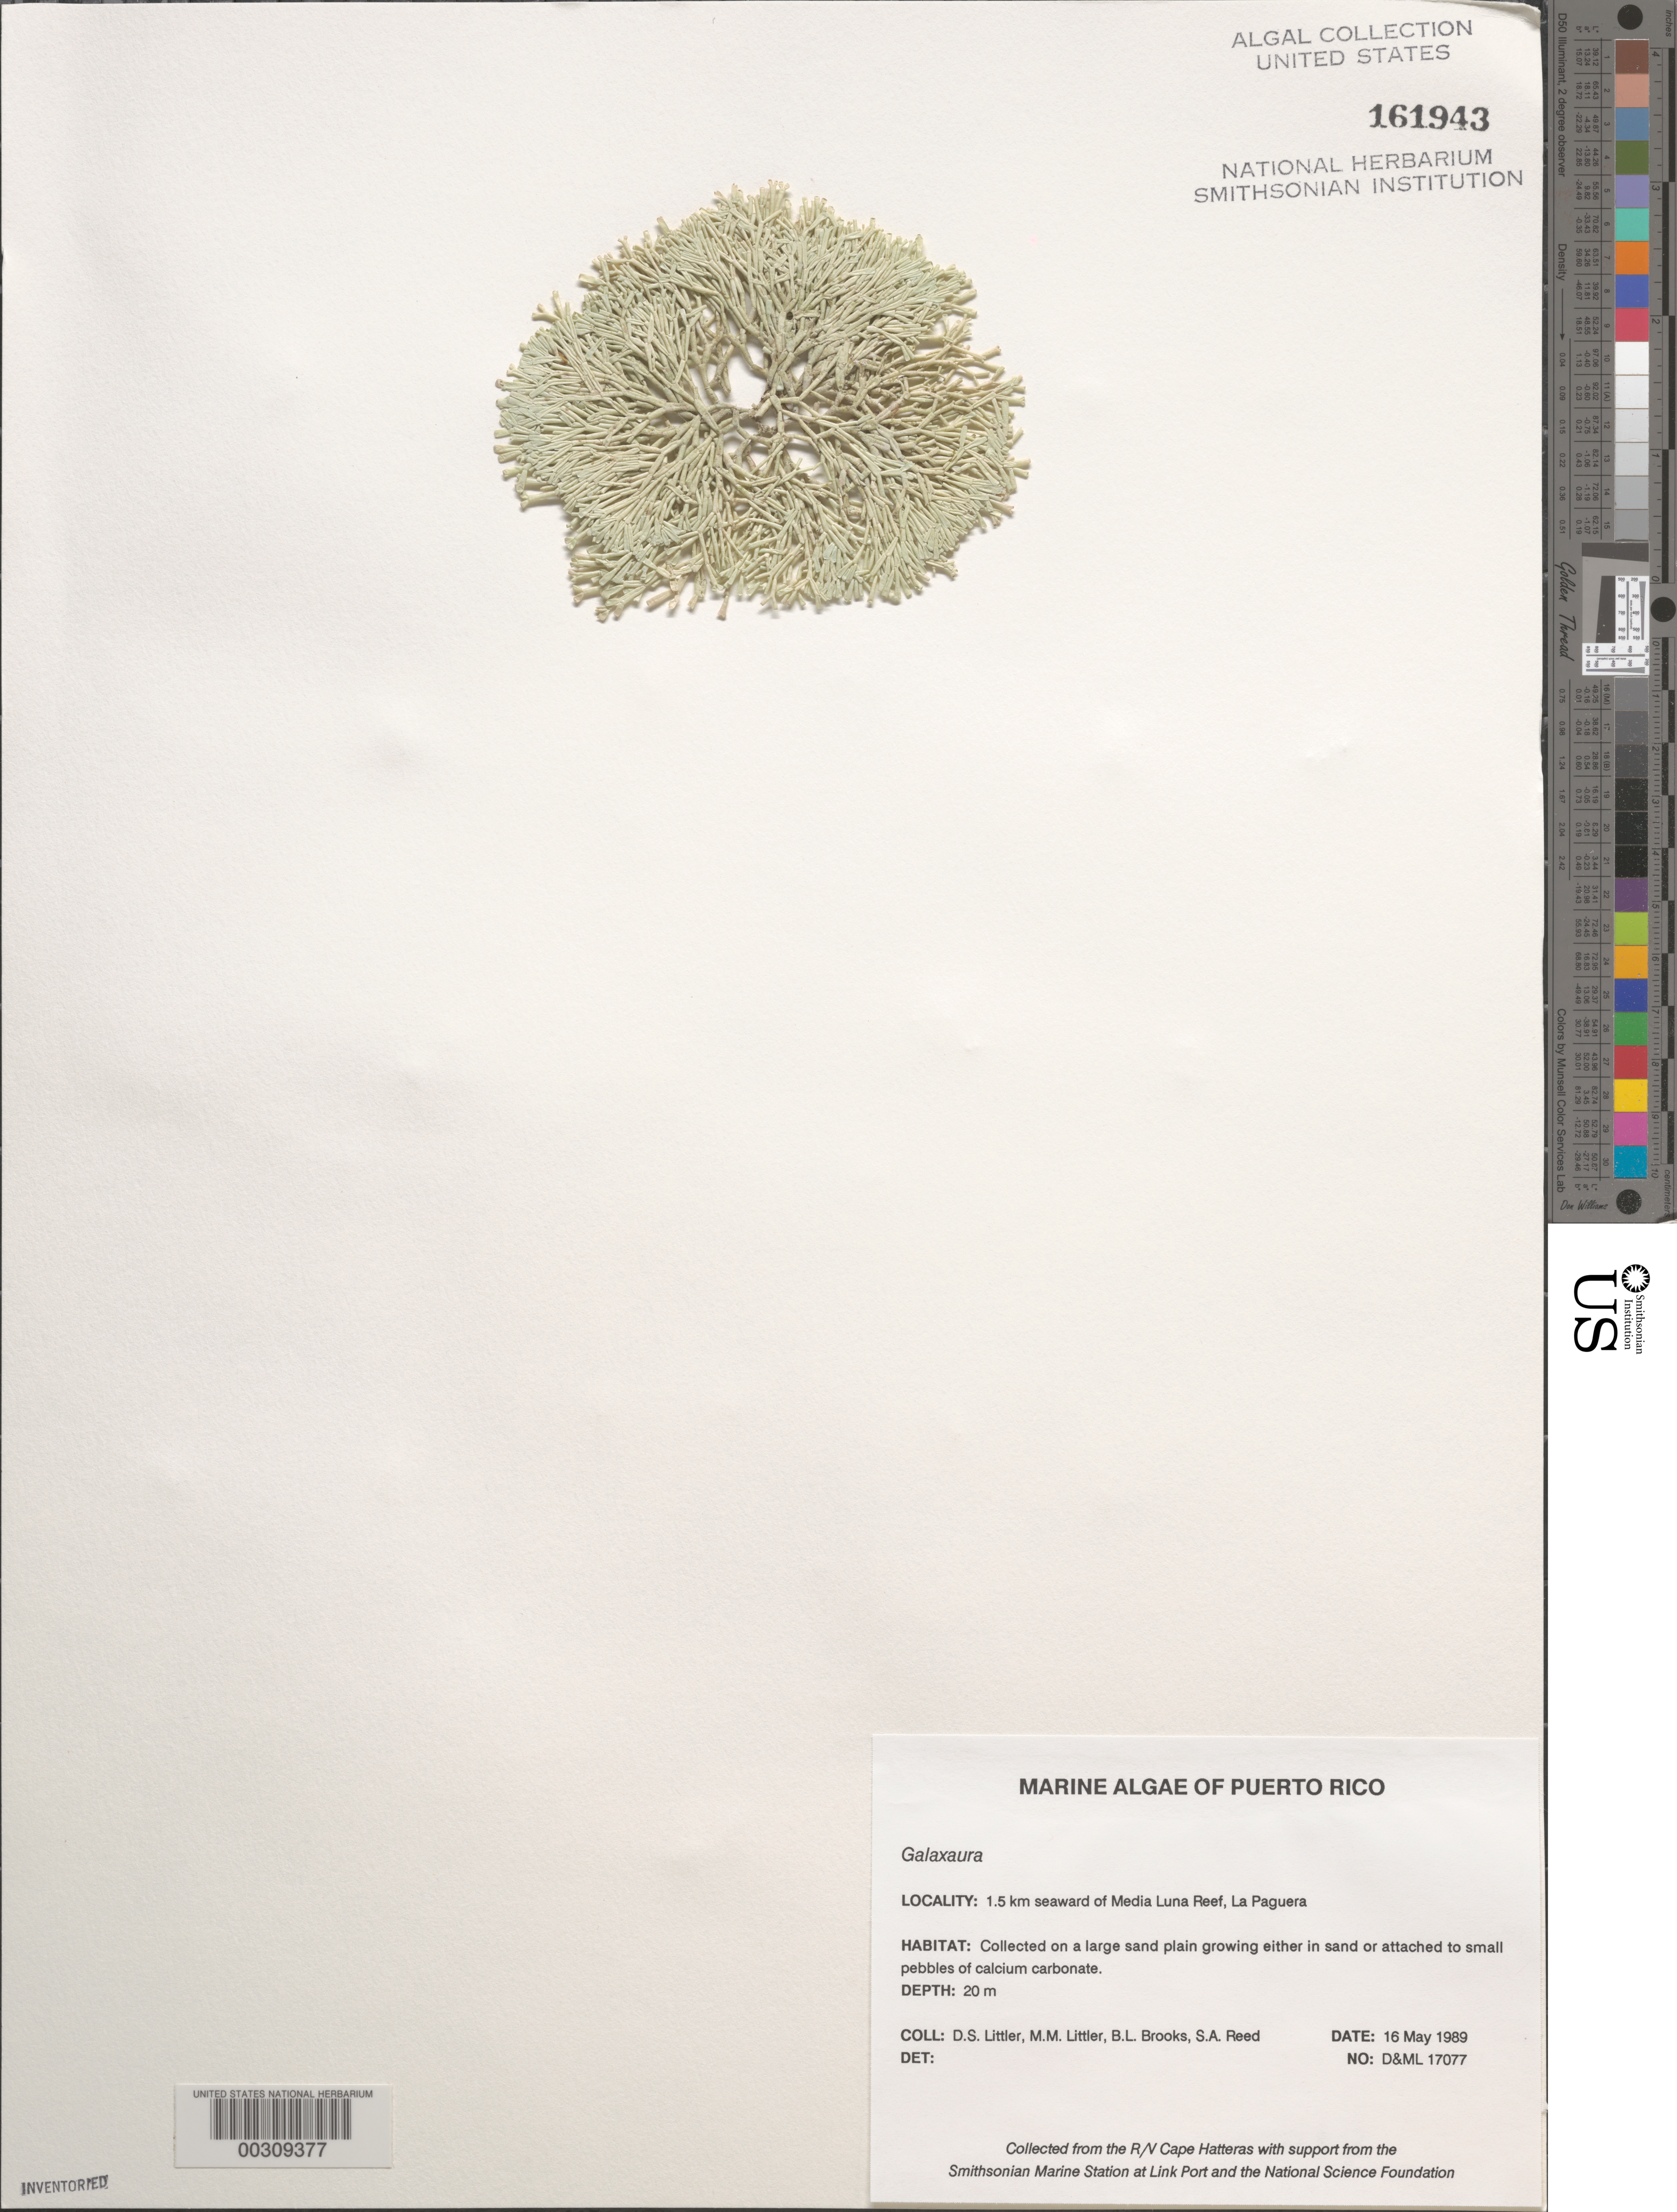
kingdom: Plantae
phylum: Rhodophyta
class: Florideophyceae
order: Nemaliales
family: Galaxauraceae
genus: Galaxaura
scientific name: Galaxaura sp.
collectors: D. S. Littler, M. M. Littler, B. Brooks & S. Reed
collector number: D&ML 17077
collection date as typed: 16 May 1989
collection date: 1989-05-16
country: Puerto Rico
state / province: Lajas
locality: La Parguera, 1.5 km seaward of Media Luna Reef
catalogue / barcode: US 161943